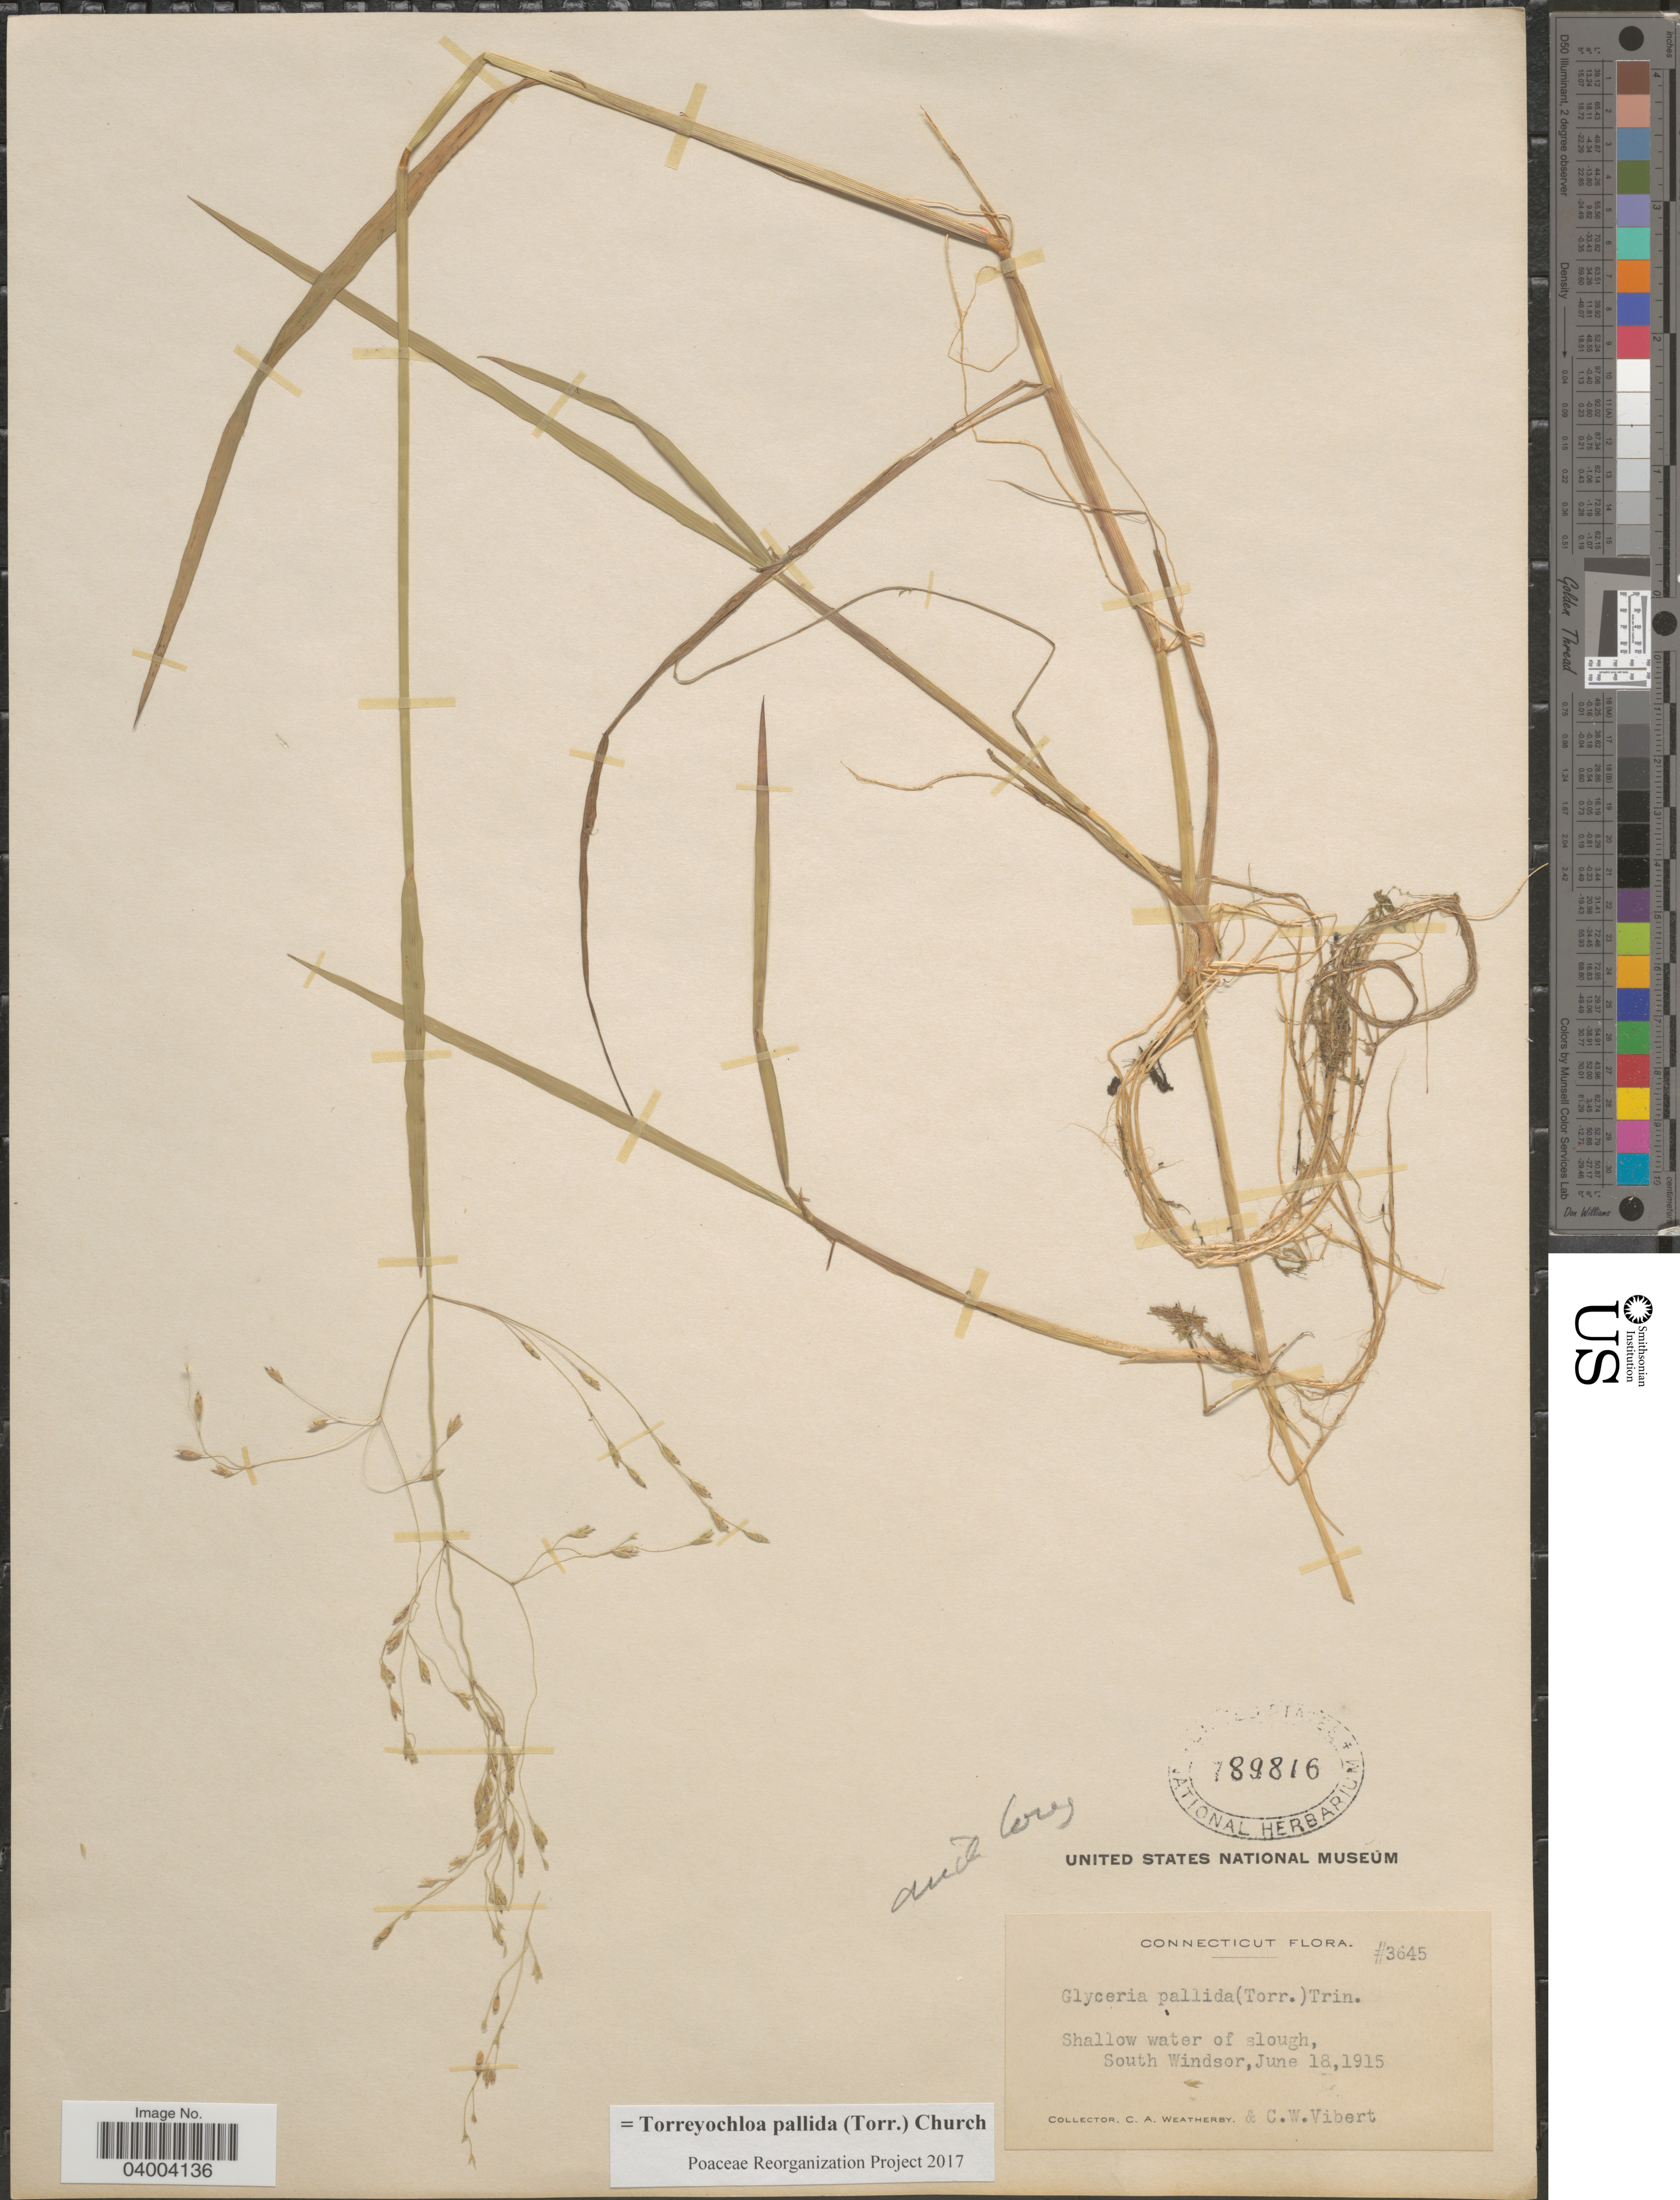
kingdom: Plantae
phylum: Tracheophyta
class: Liliopsida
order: Poales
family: Poaceae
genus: Torreyochloa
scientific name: Torreyochloa pallida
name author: (Torr.) G.L. Church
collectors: C. A. Weatherby & C. Vibert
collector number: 3645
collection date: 1915-06-18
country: United States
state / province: Connecticut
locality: South Windsor.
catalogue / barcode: US 789816